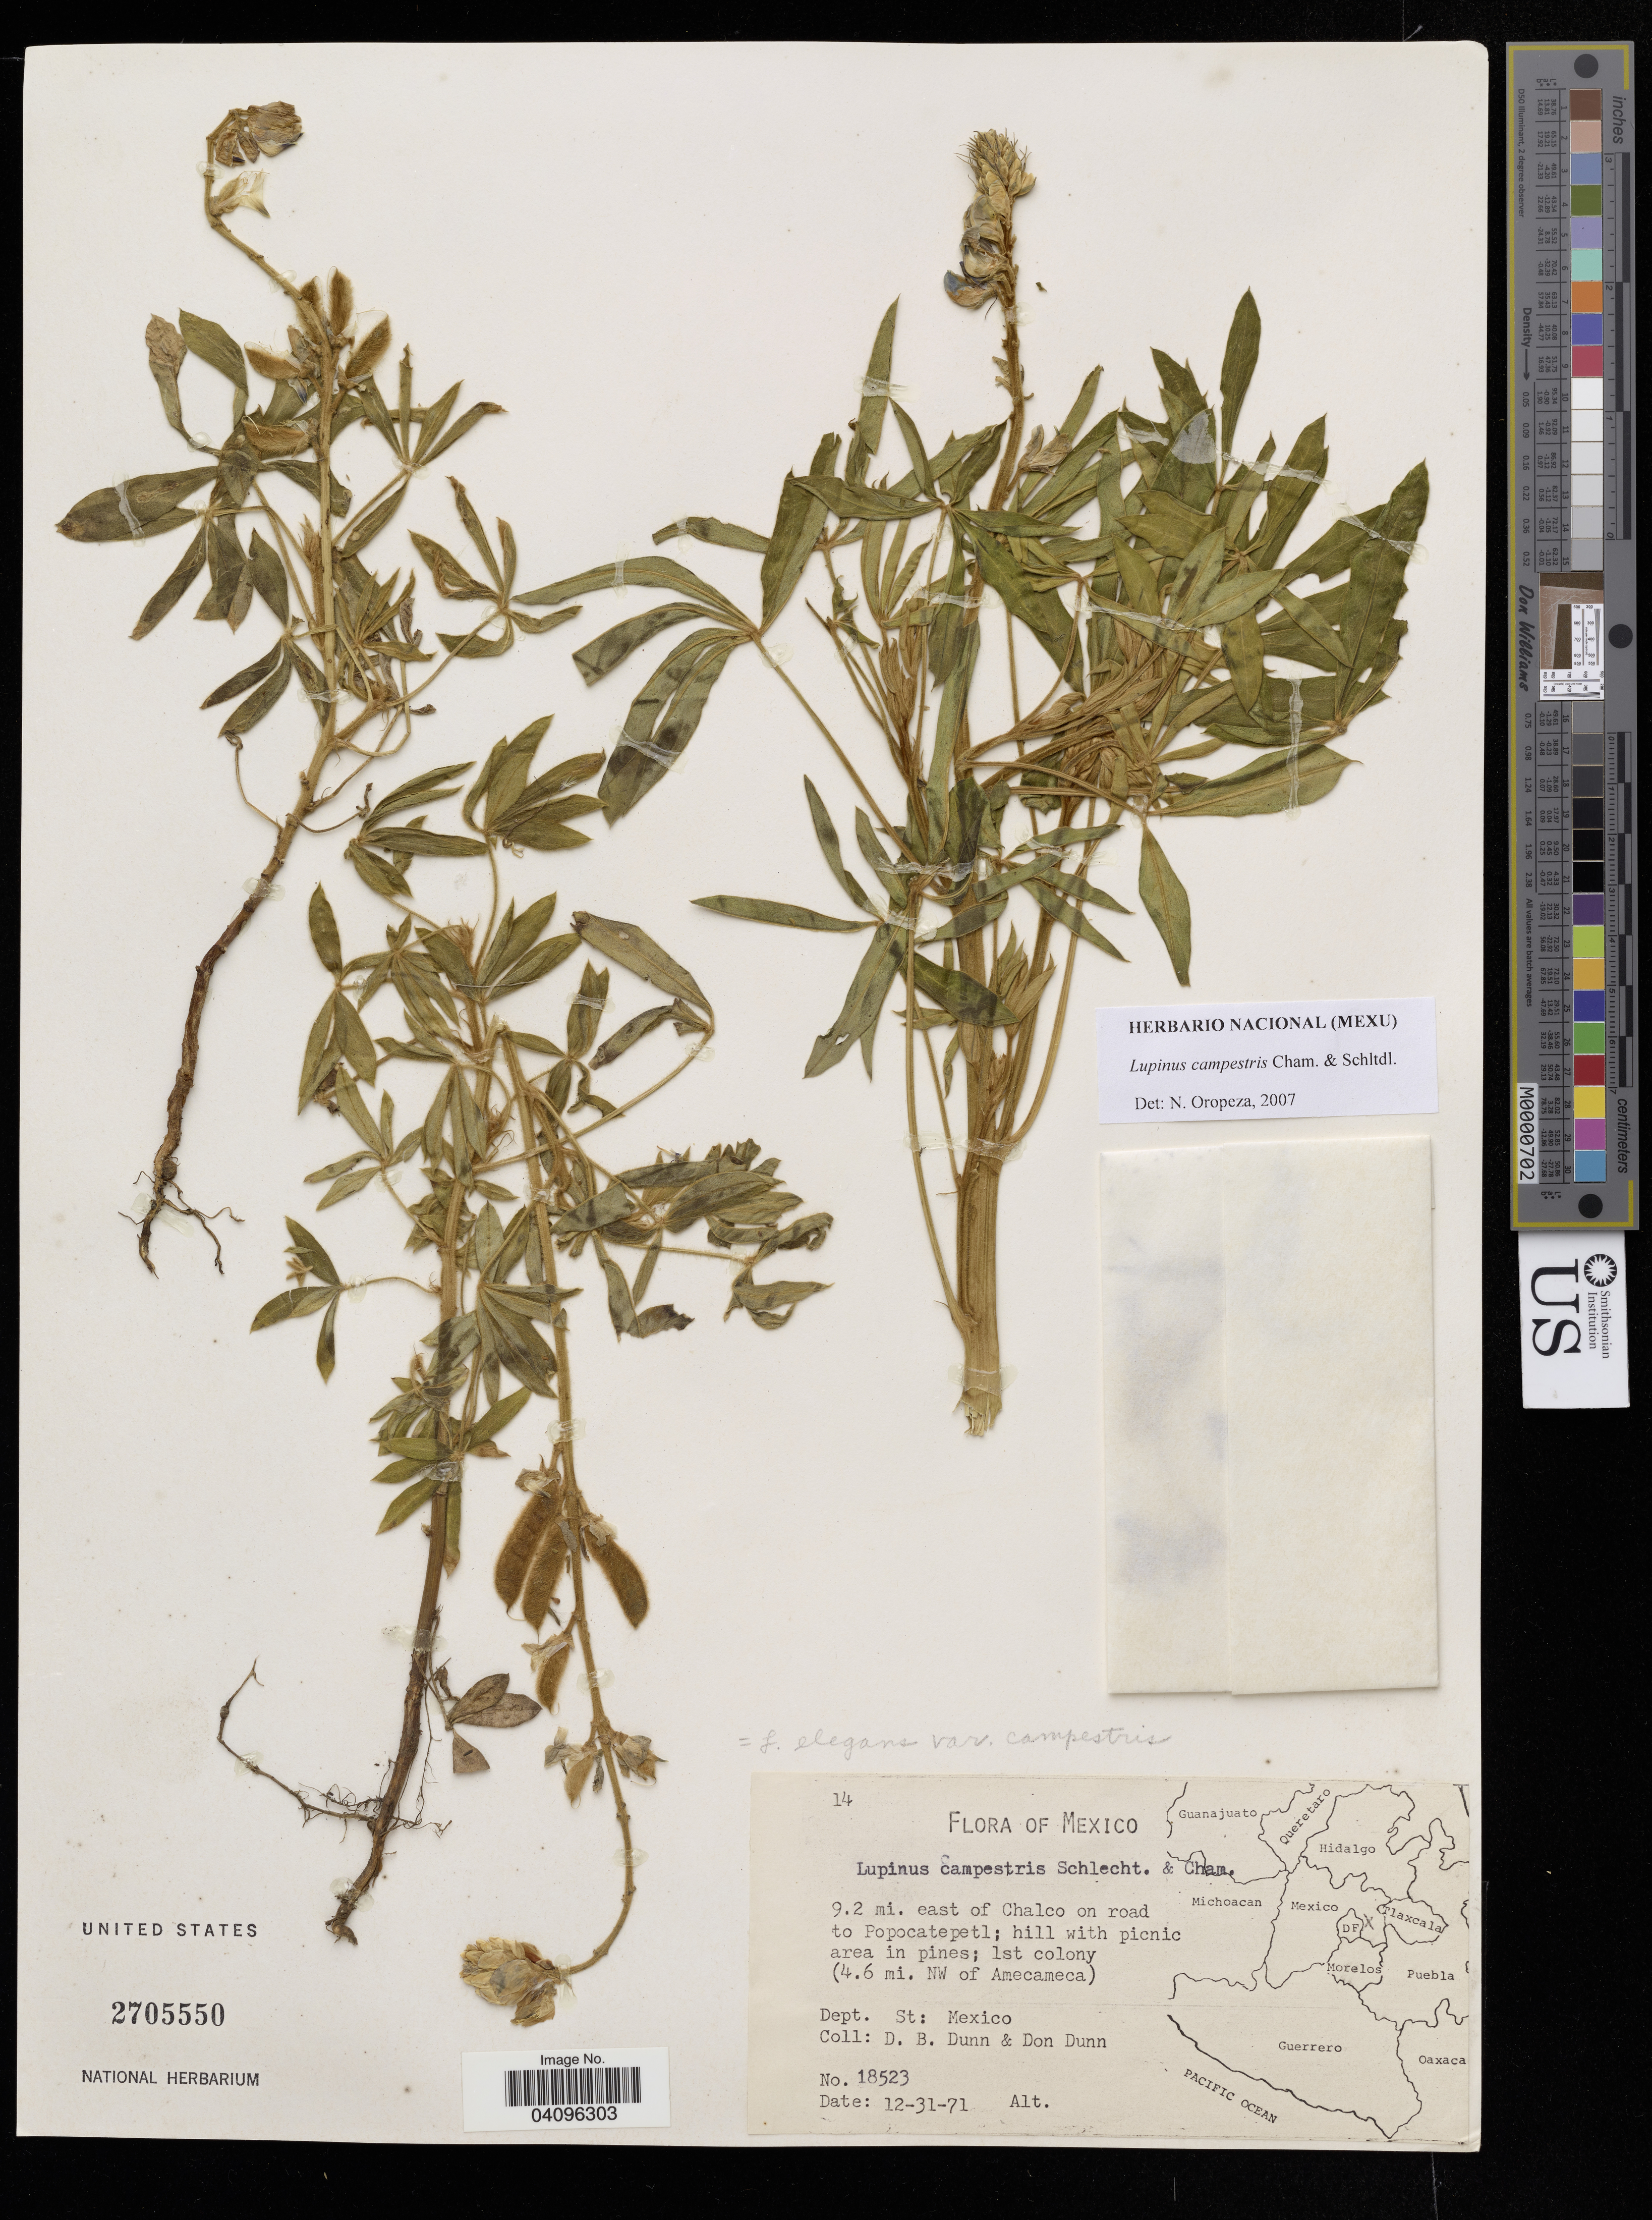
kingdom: Plantae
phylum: Tracheophyta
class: Magnoliopsida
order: Fabales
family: Fabaceae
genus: Lupinus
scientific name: Lupinus campestris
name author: Cham. & Schltdl.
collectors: D. B. Dunn & D. Dunn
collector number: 18523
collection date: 1971-12-31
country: Mexico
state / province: México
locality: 9.2 mi. east of Chalco on road to Popocatepetl; hill with picnic area in pines; 1st colony (4.6 mi. NW of Amecameca).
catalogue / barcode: US 2705550